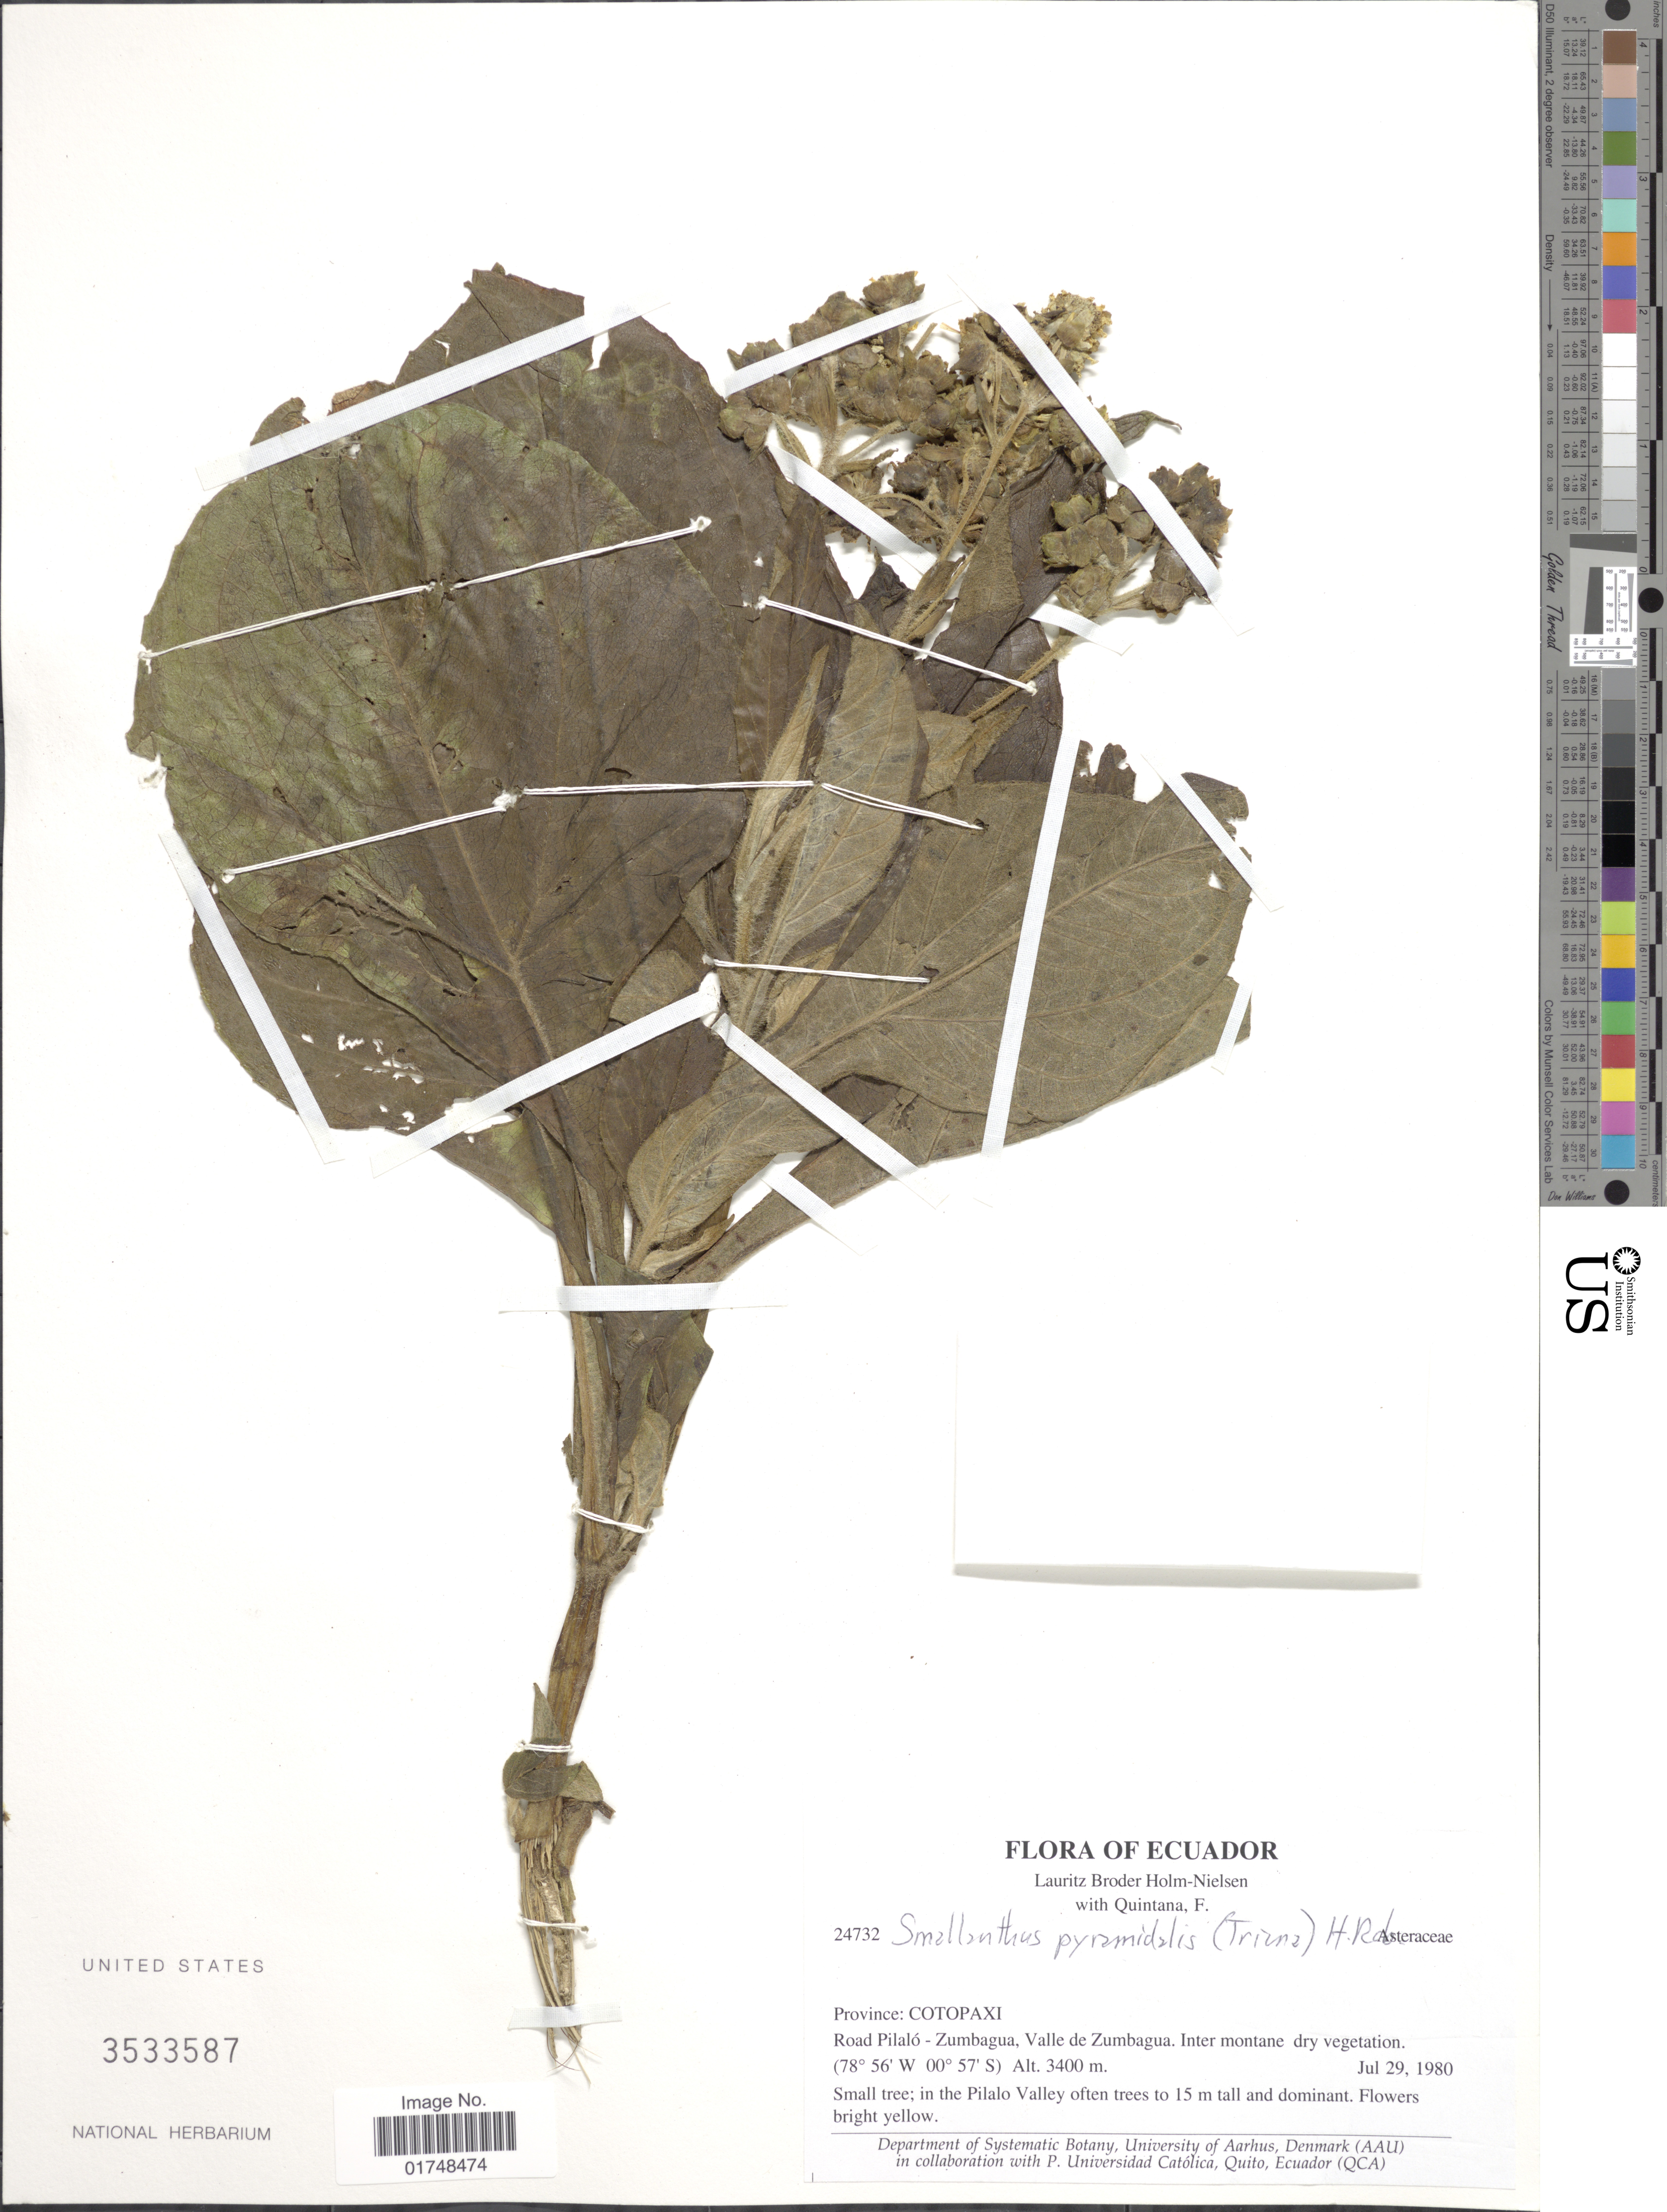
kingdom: Plantae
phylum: Tracheophyta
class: Magnoliopsida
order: Asterales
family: Asteraceae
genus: Smallanthus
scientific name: Smallanthus pyramidalis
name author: (Triana) H. Rob.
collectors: L. B. Holm-Nielsen & F. Quintana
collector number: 24732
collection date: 1980-07-29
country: Ecuador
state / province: Cotopaxi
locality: Province: Cotopaxi. Road Pilalo-Zumbagua, Valle de Zumbagua.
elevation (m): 3400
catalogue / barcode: US 3533587